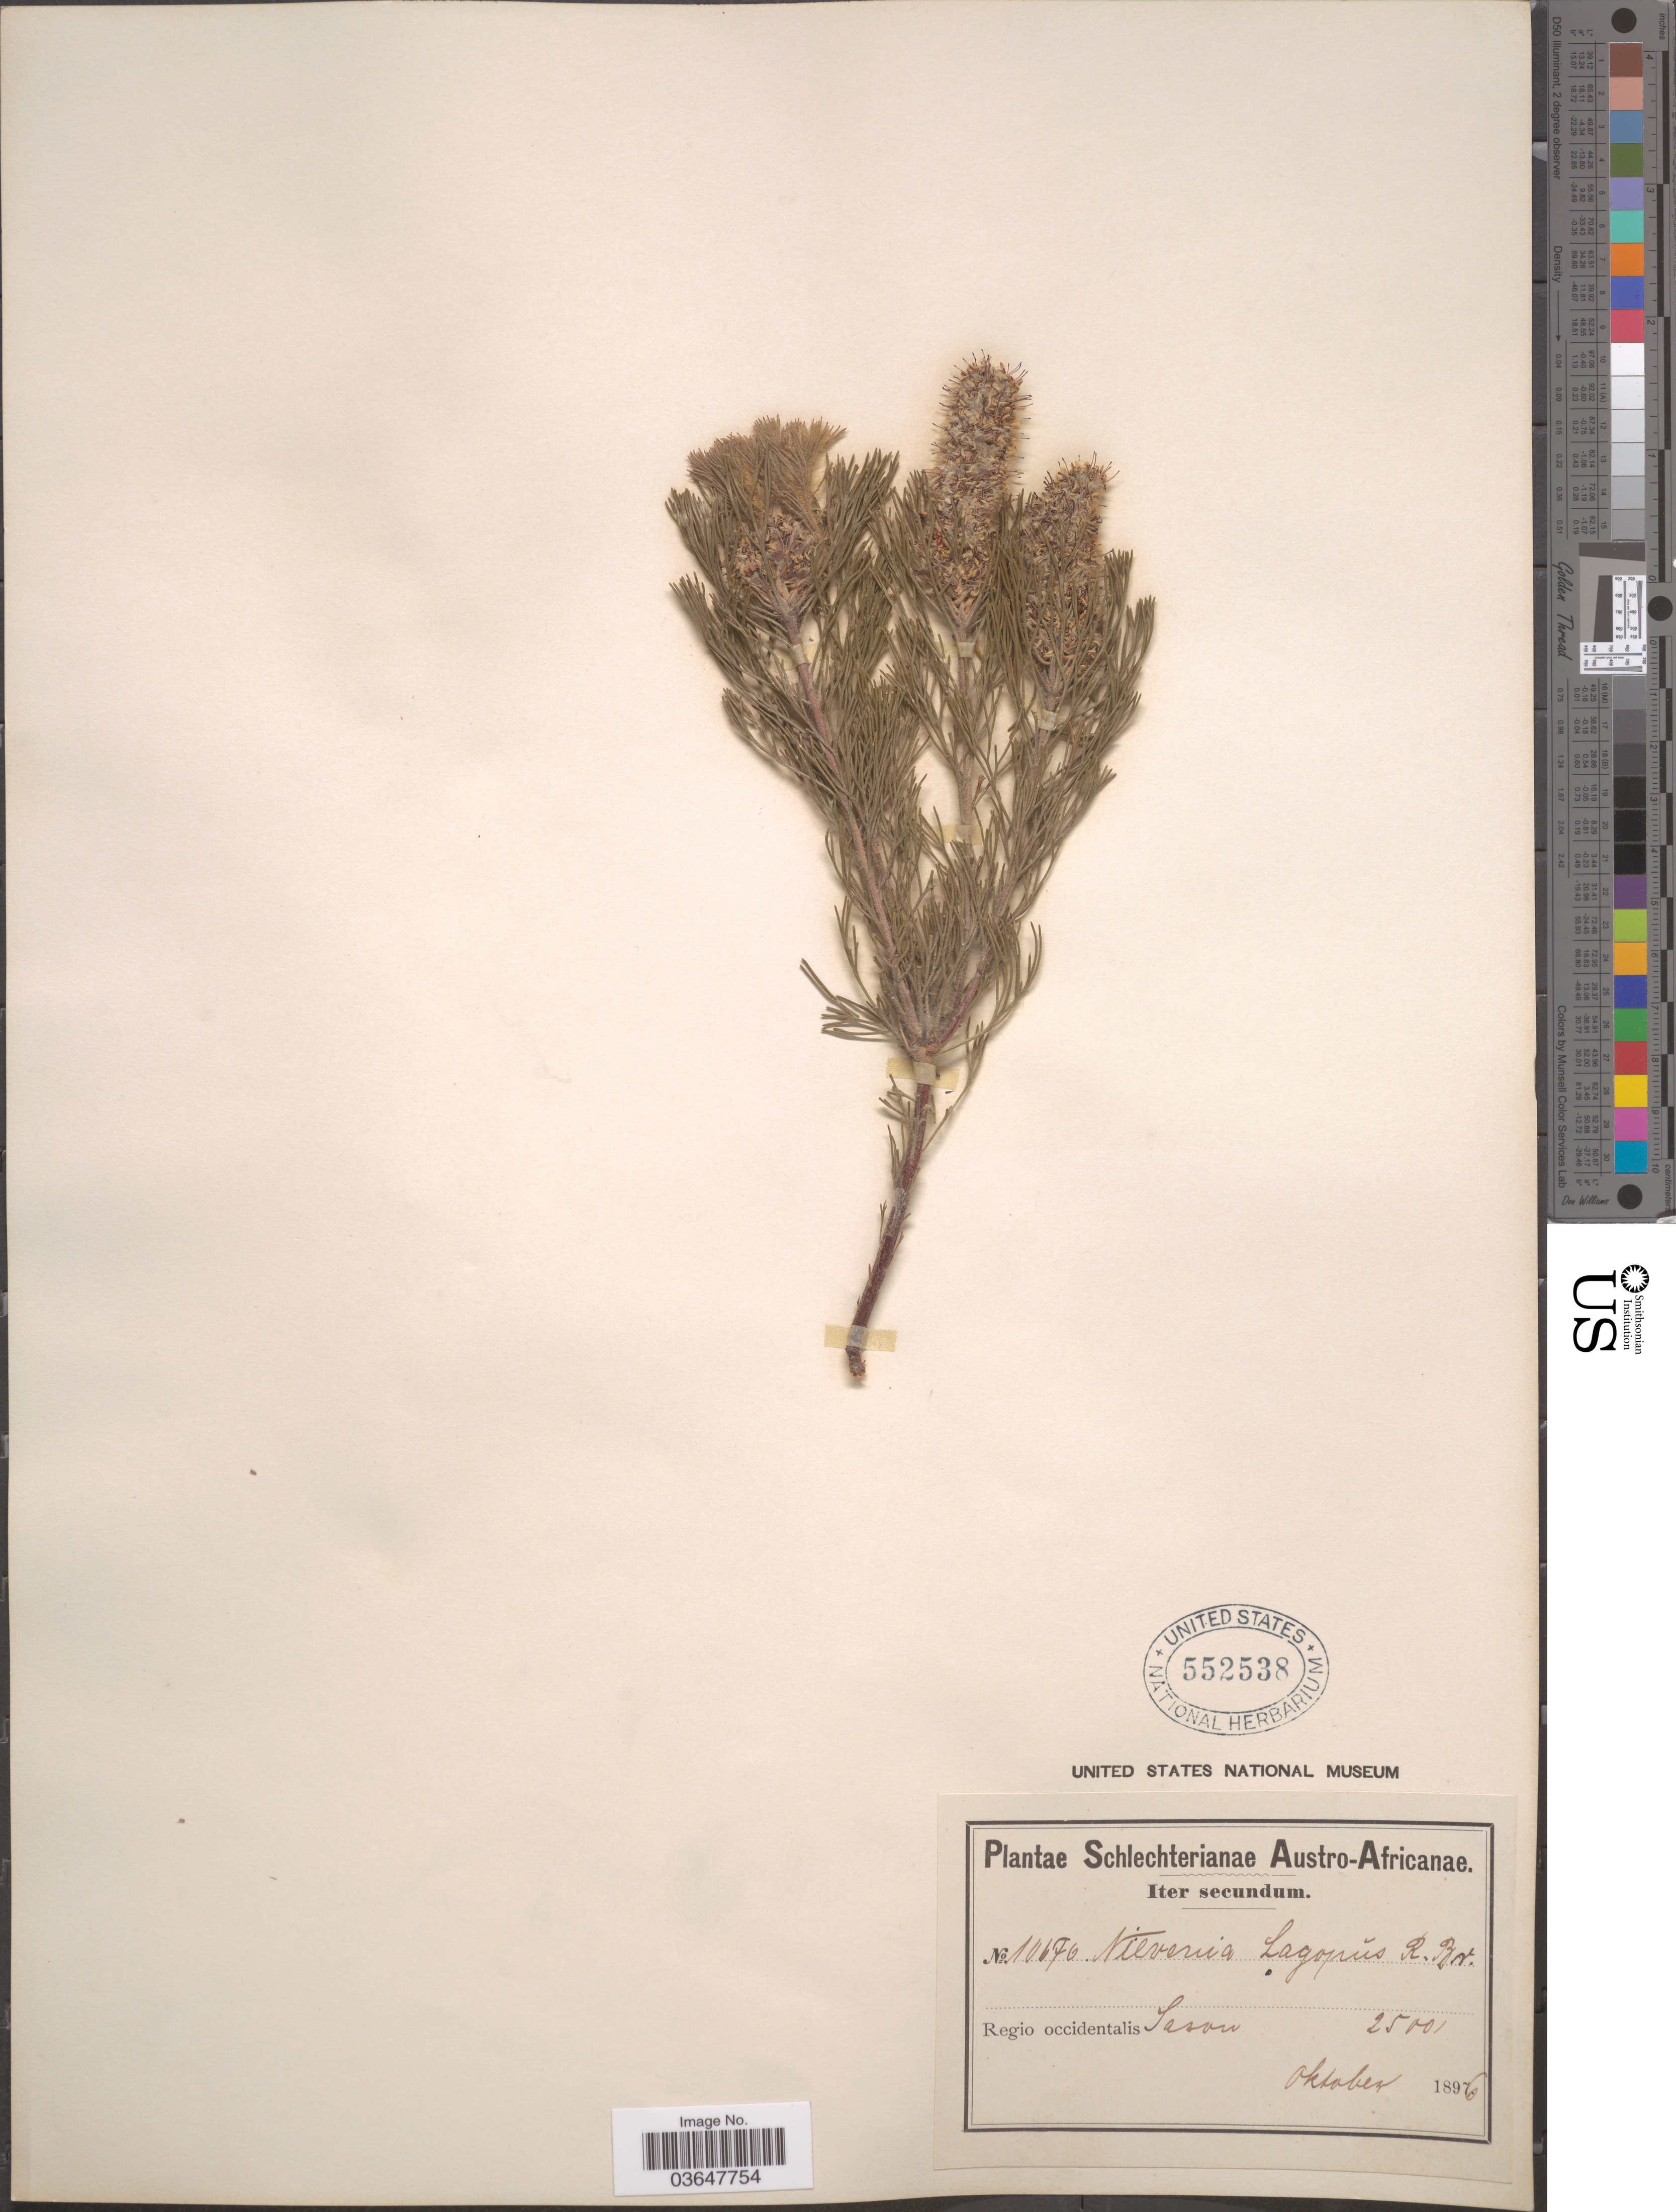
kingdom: Plantae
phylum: Tracheophyta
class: Magnoliopsida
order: Proteales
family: Proteaceae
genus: Paranomus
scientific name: Paranomus lagopus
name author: (R. Br.) Kuntze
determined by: Strong, Mark T., (BOT), Smithsonian Institution - National Museum of Natural History (UNITED STATES)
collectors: Schlechter, --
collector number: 10676*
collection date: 1896-10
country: South Africa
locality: Austro-Africanae. Regio occidentalis. Saron.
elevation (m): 762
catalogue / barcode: US 552538